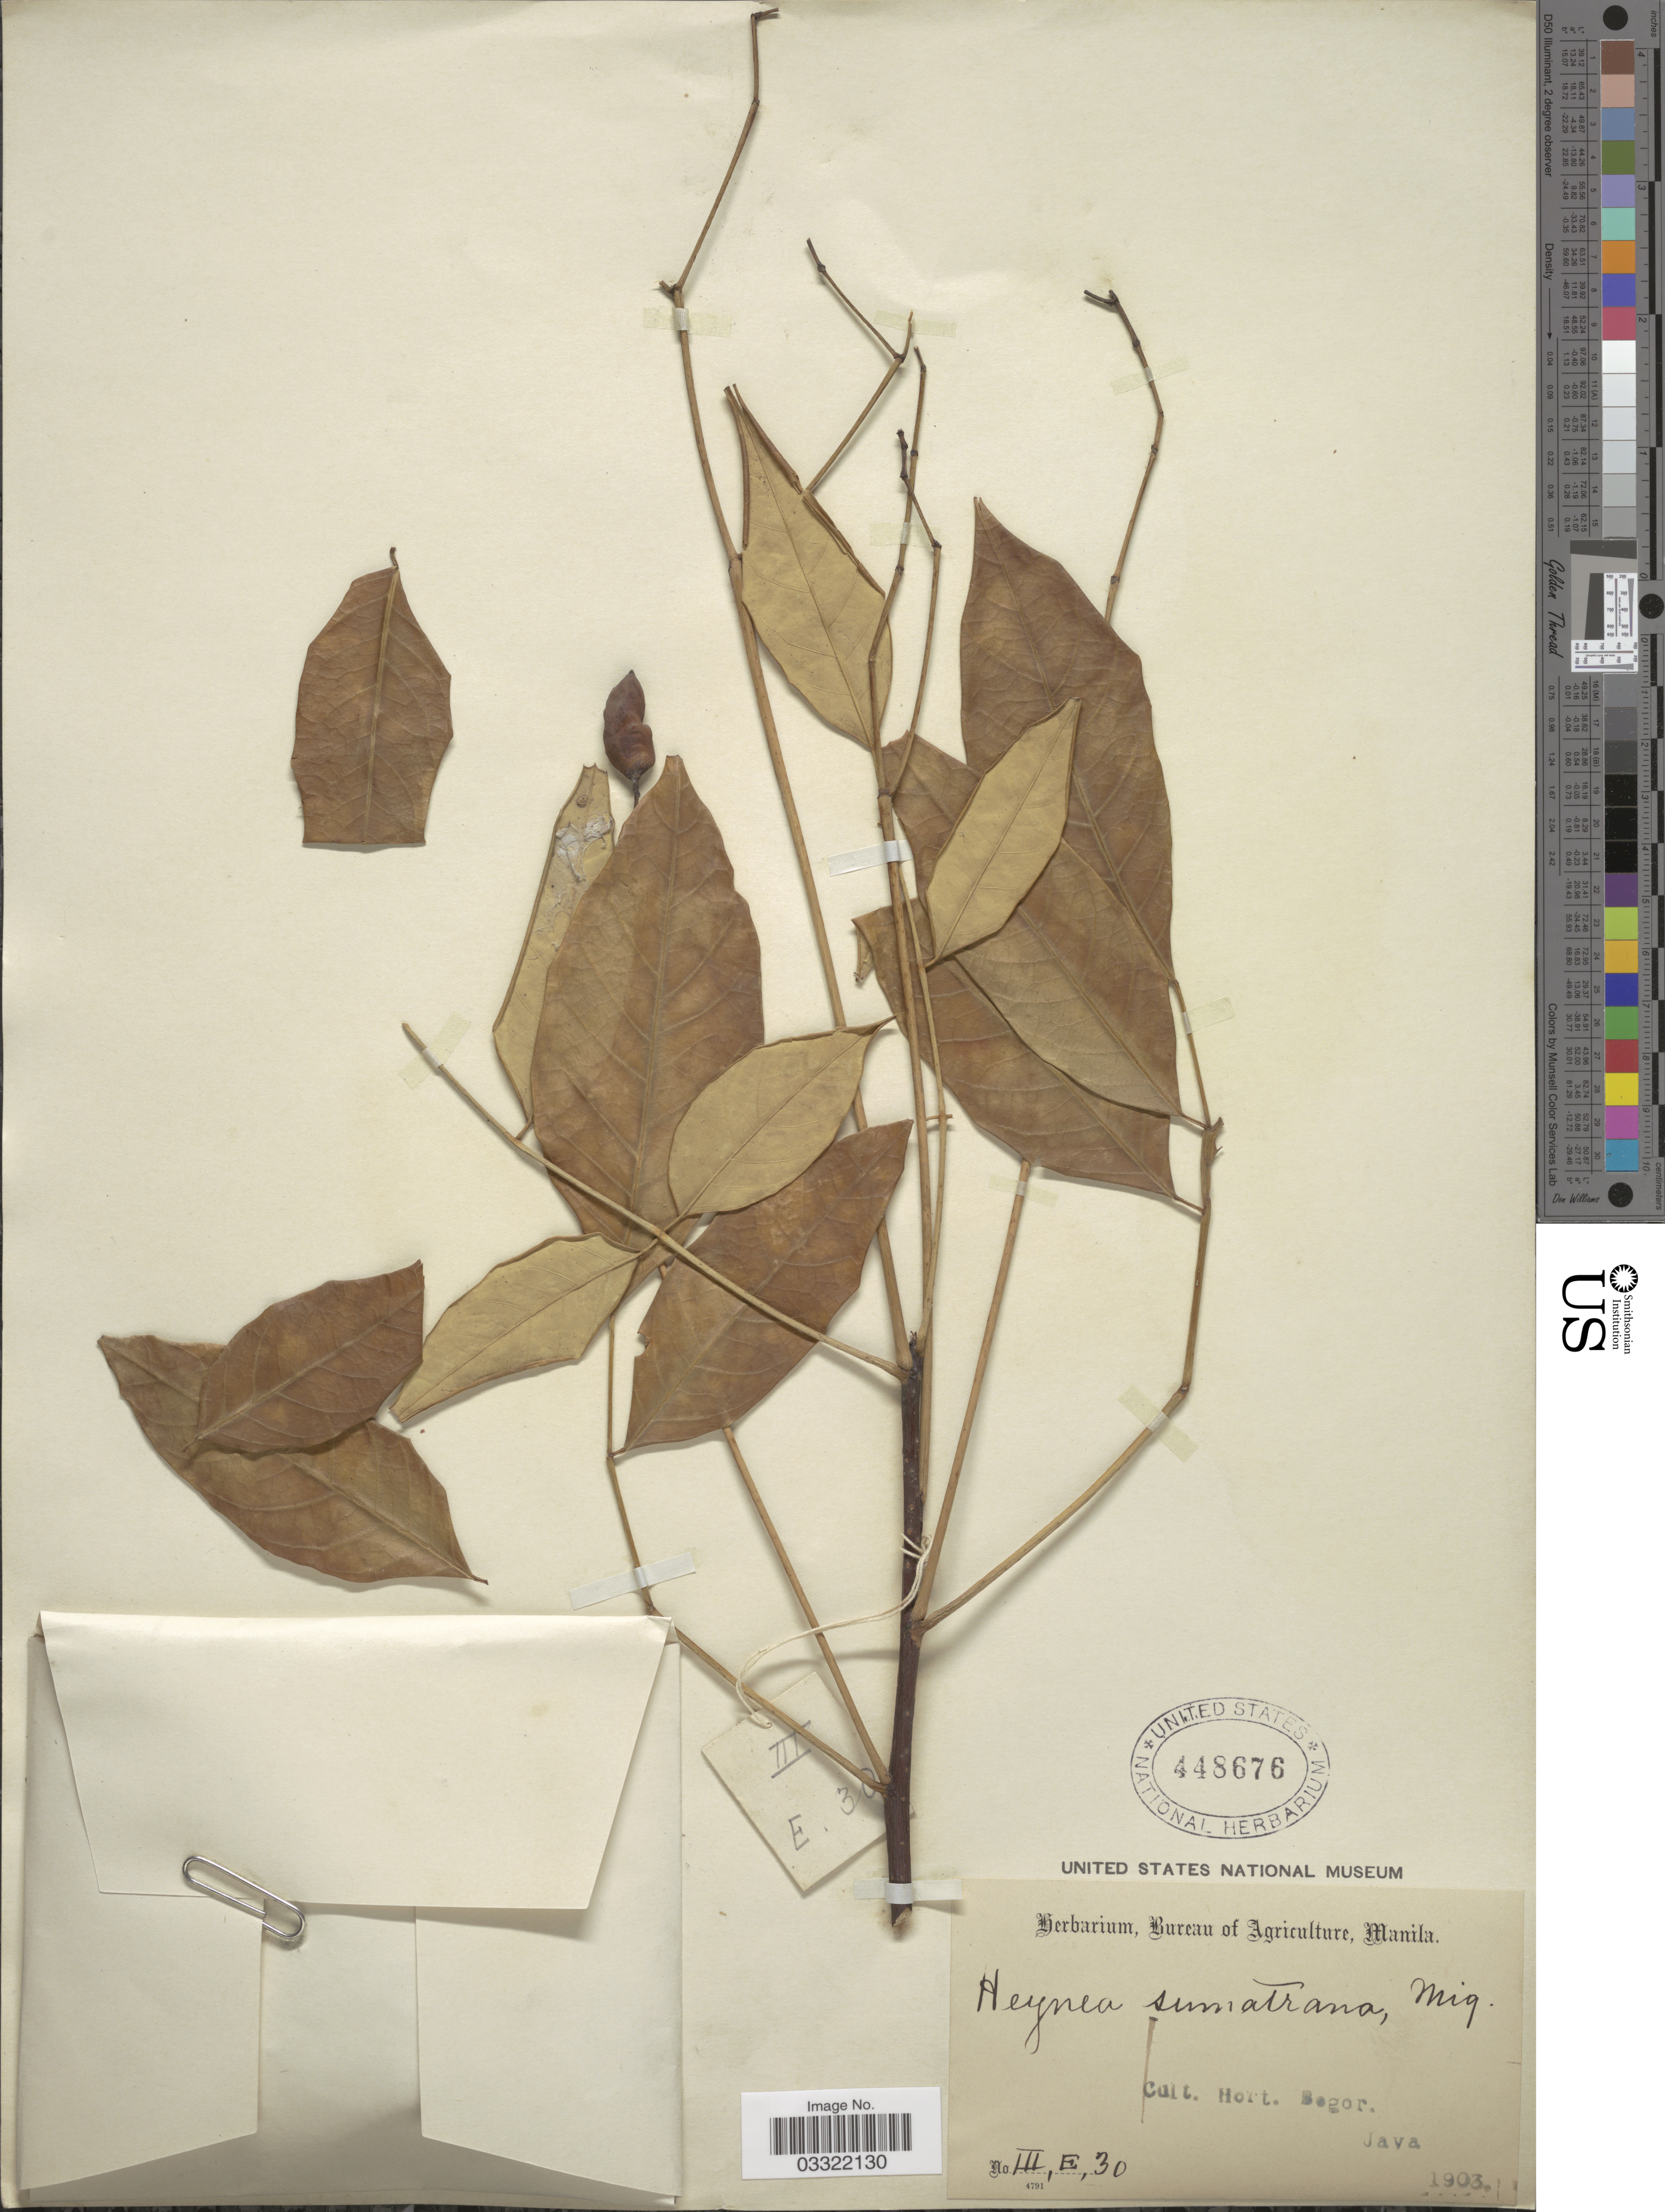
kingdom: Plantae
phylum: Tracheophyta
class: Magnoliopsida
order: Sapindales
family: Meliaceae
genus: Heynea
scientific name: Heynea sumatrana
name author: Mig.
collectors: ex Herb. Bur. Agric. Manila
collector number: IIIE30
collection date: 1903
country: Indonesia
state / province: Java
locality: Cult. Hort. Bogor.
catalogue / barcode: US 448676